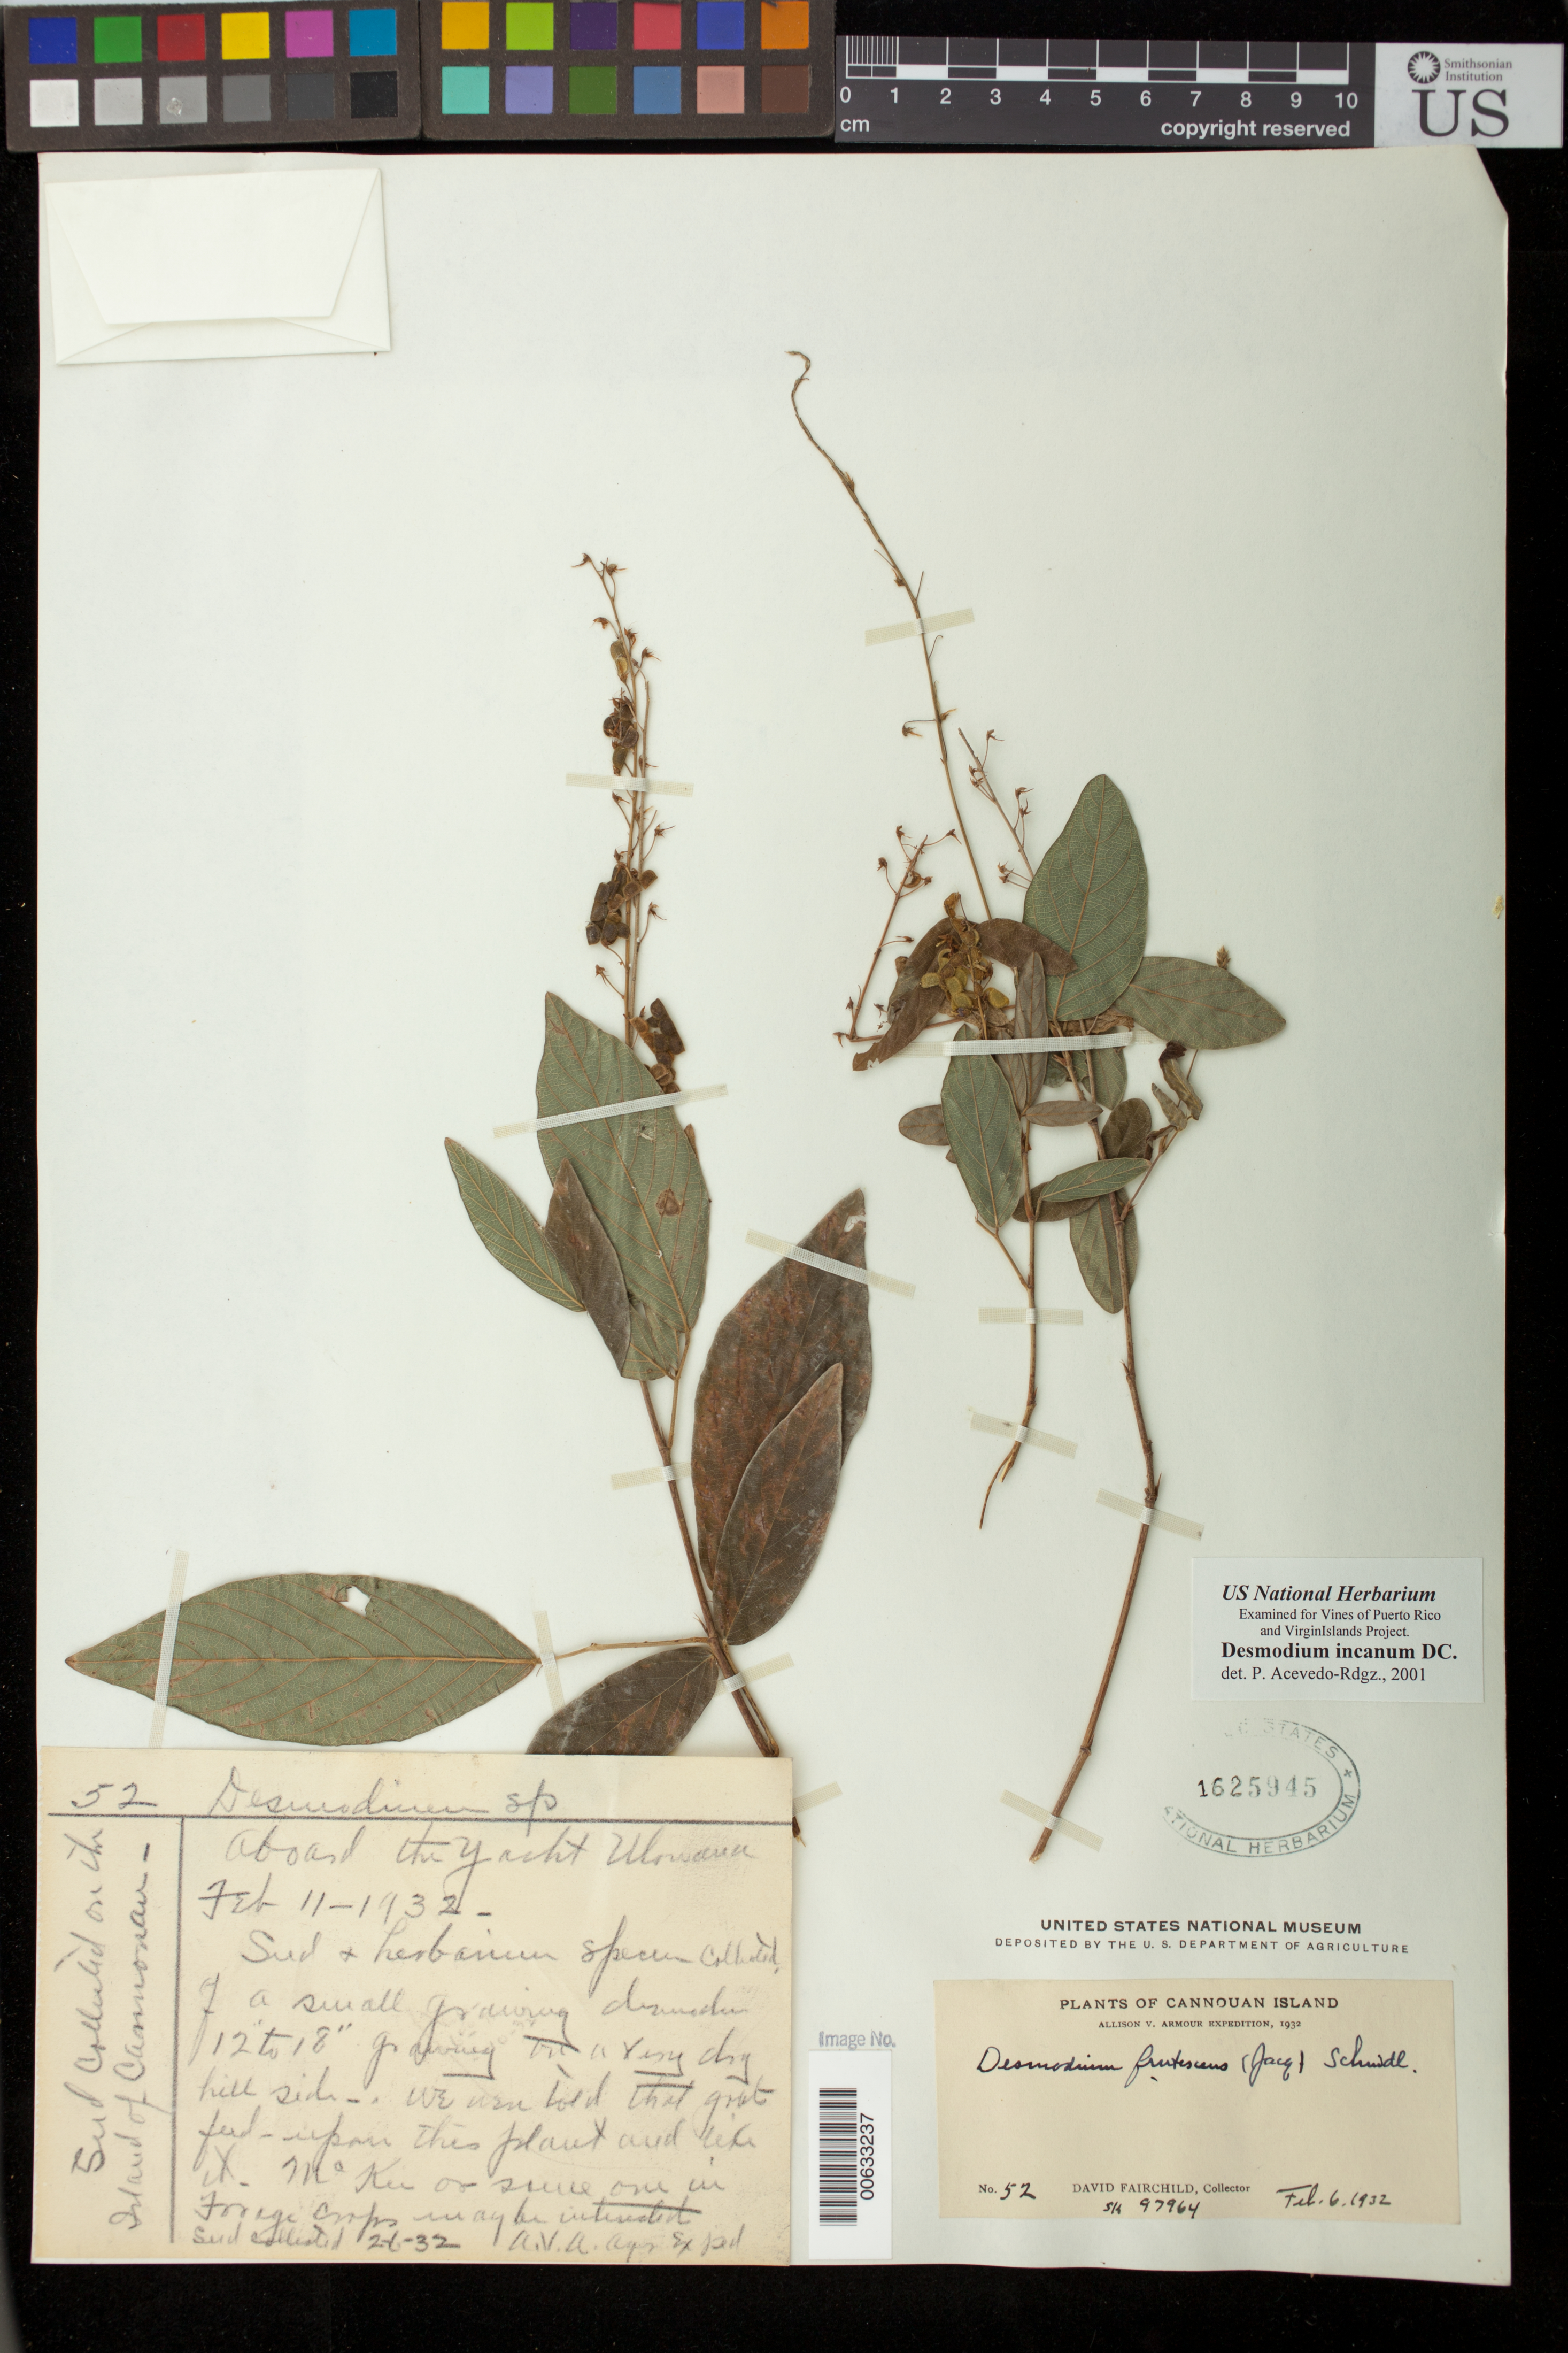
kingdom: Plantae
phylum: Tracheophyta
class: Magnoliopsida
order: Fabales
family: Fabaceae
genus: Desmodium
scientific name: Desmodium adscendens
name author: (Sw.) DC.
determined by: Acevedo-Rodríguez, P., (BOT), Smithsonian Institution - National Museum of Natural History (UNITED STATES)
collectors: D. Fairchild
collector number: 52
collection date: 1932-02-06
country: St. Vincent - Grenadines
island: Canouan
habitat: very dry hillside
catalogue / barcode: US 1625945